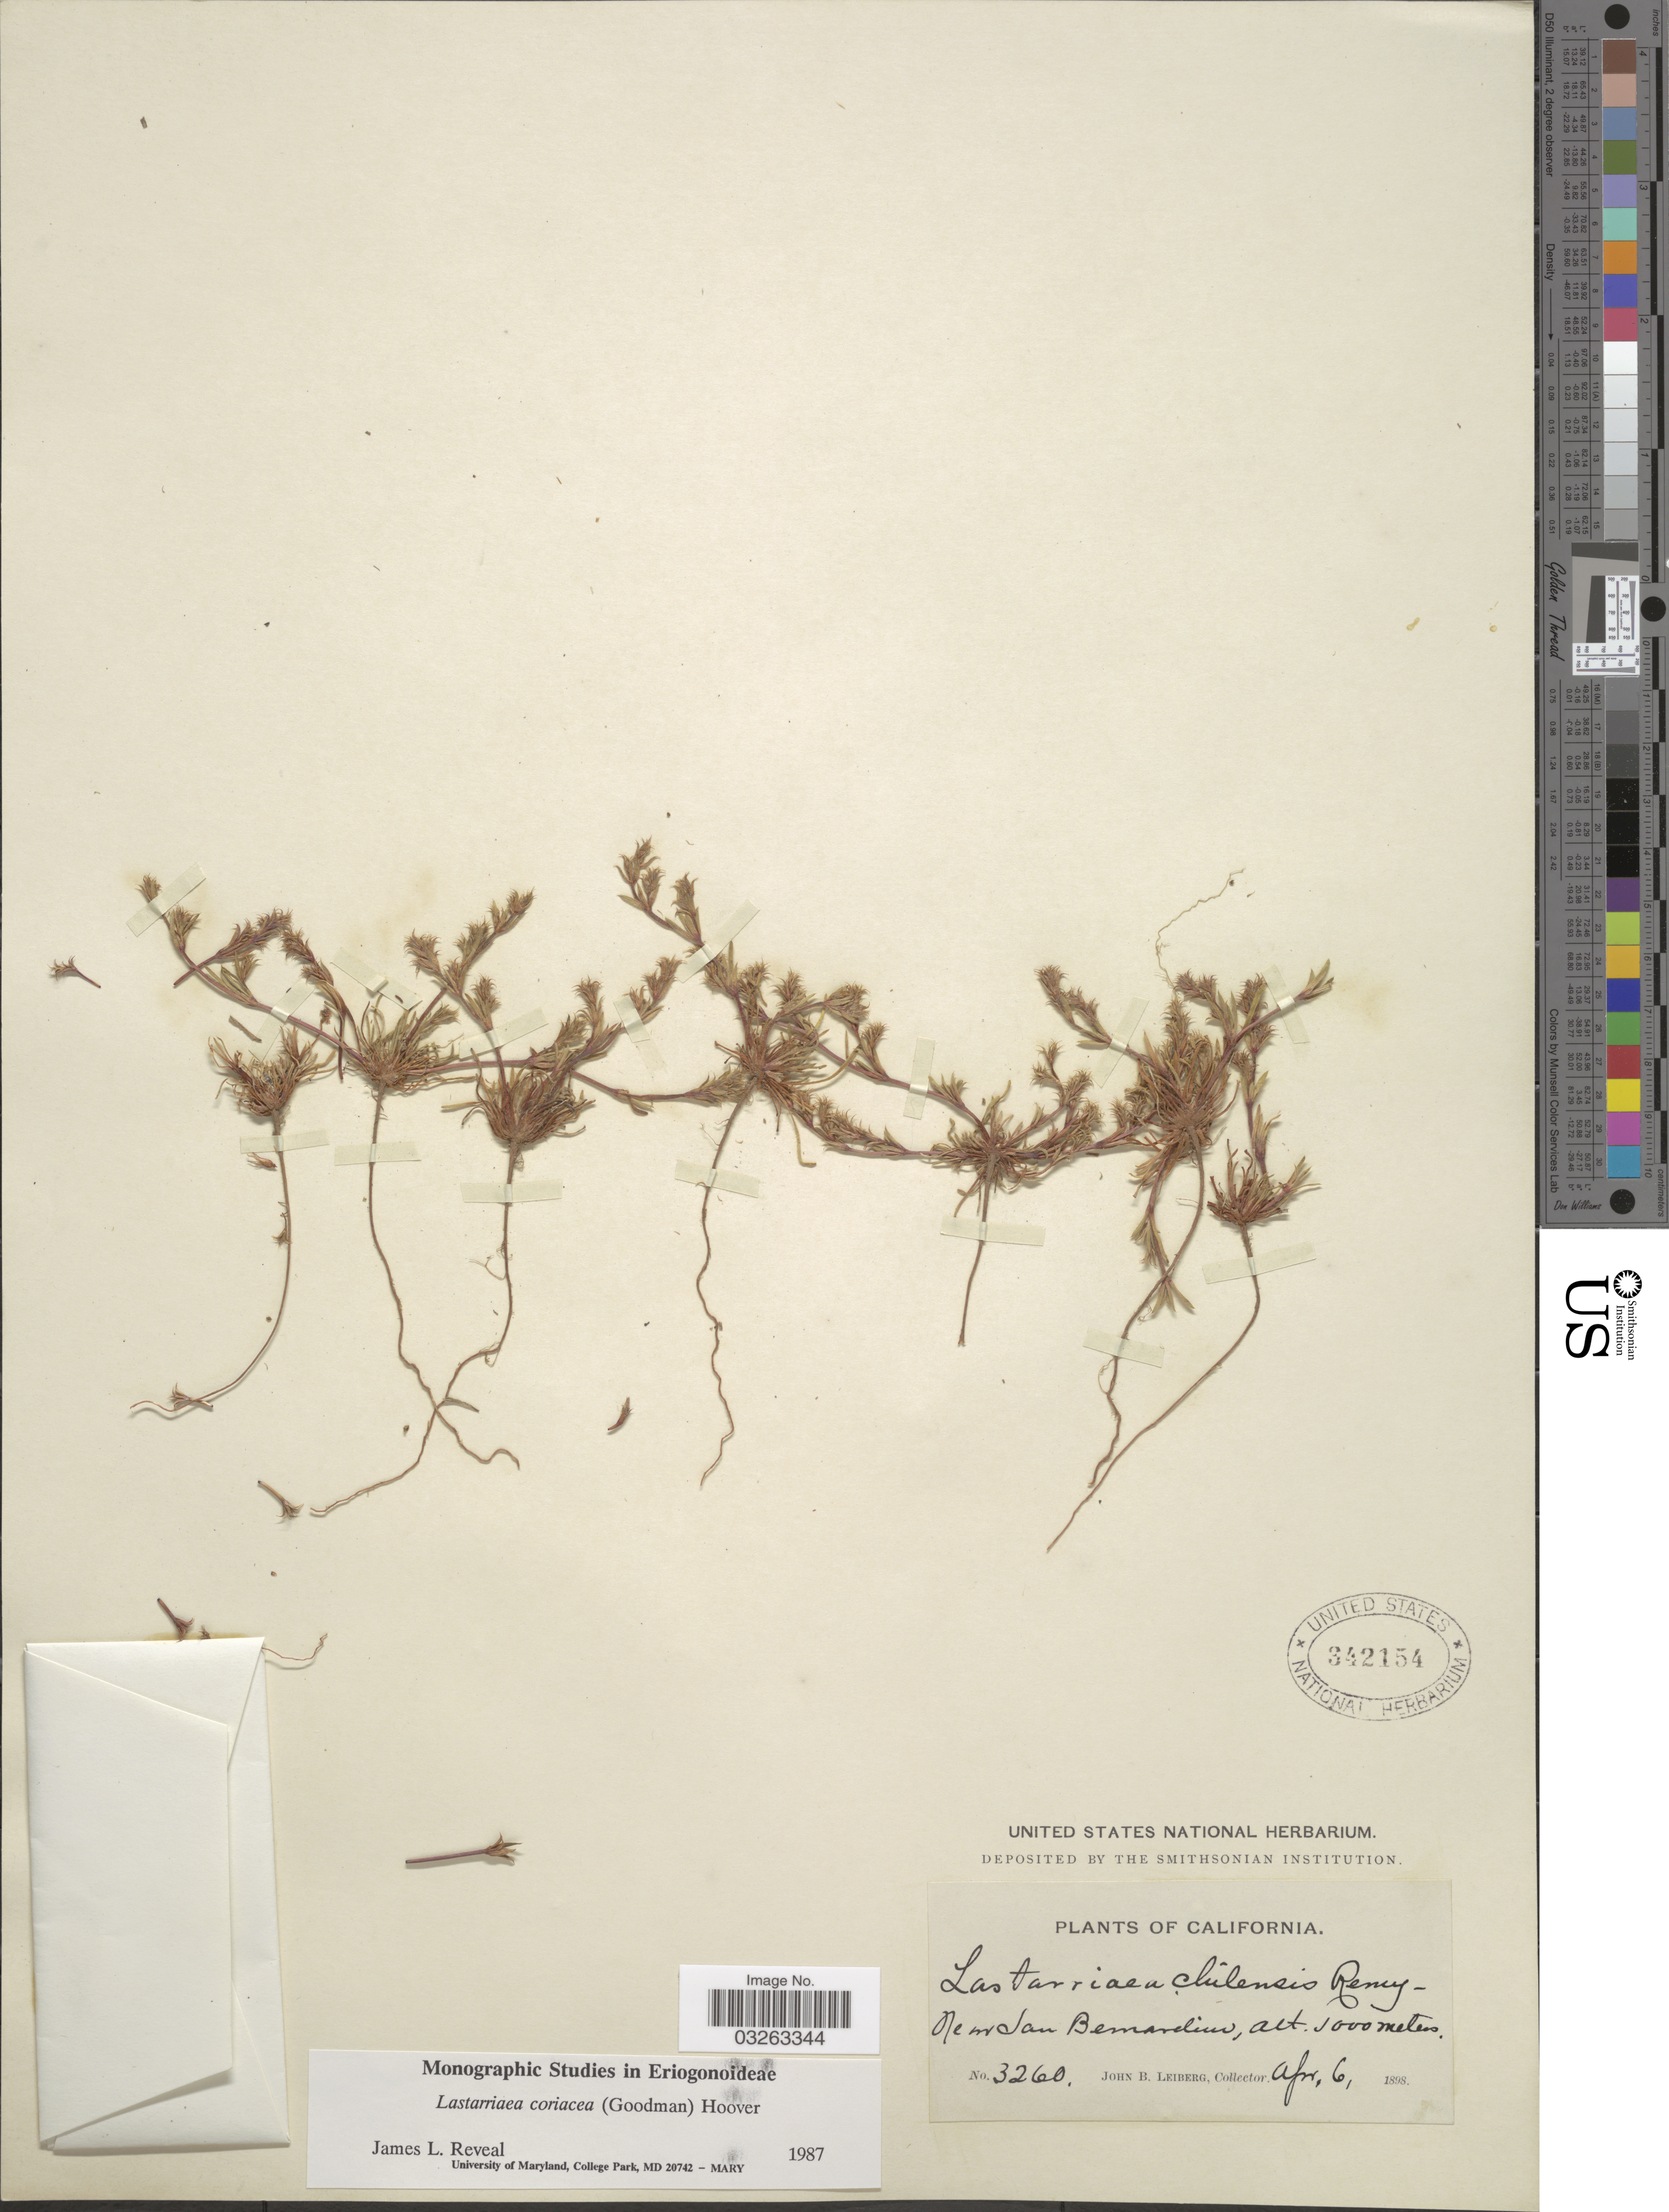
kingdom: Plantae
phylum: Tracheophyta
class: Magnoliopsida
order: Caryophyllales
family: Polygonaceae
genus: Lastarriaea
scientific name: Lastarriaea coriacea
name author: (Goodman) Hoover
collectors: J. Leiberg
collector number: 3260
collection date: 1898-04-06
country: United States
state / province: California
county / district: San Bernardino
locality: Near San Bernardino.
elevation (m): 5000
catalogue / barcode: US 342154